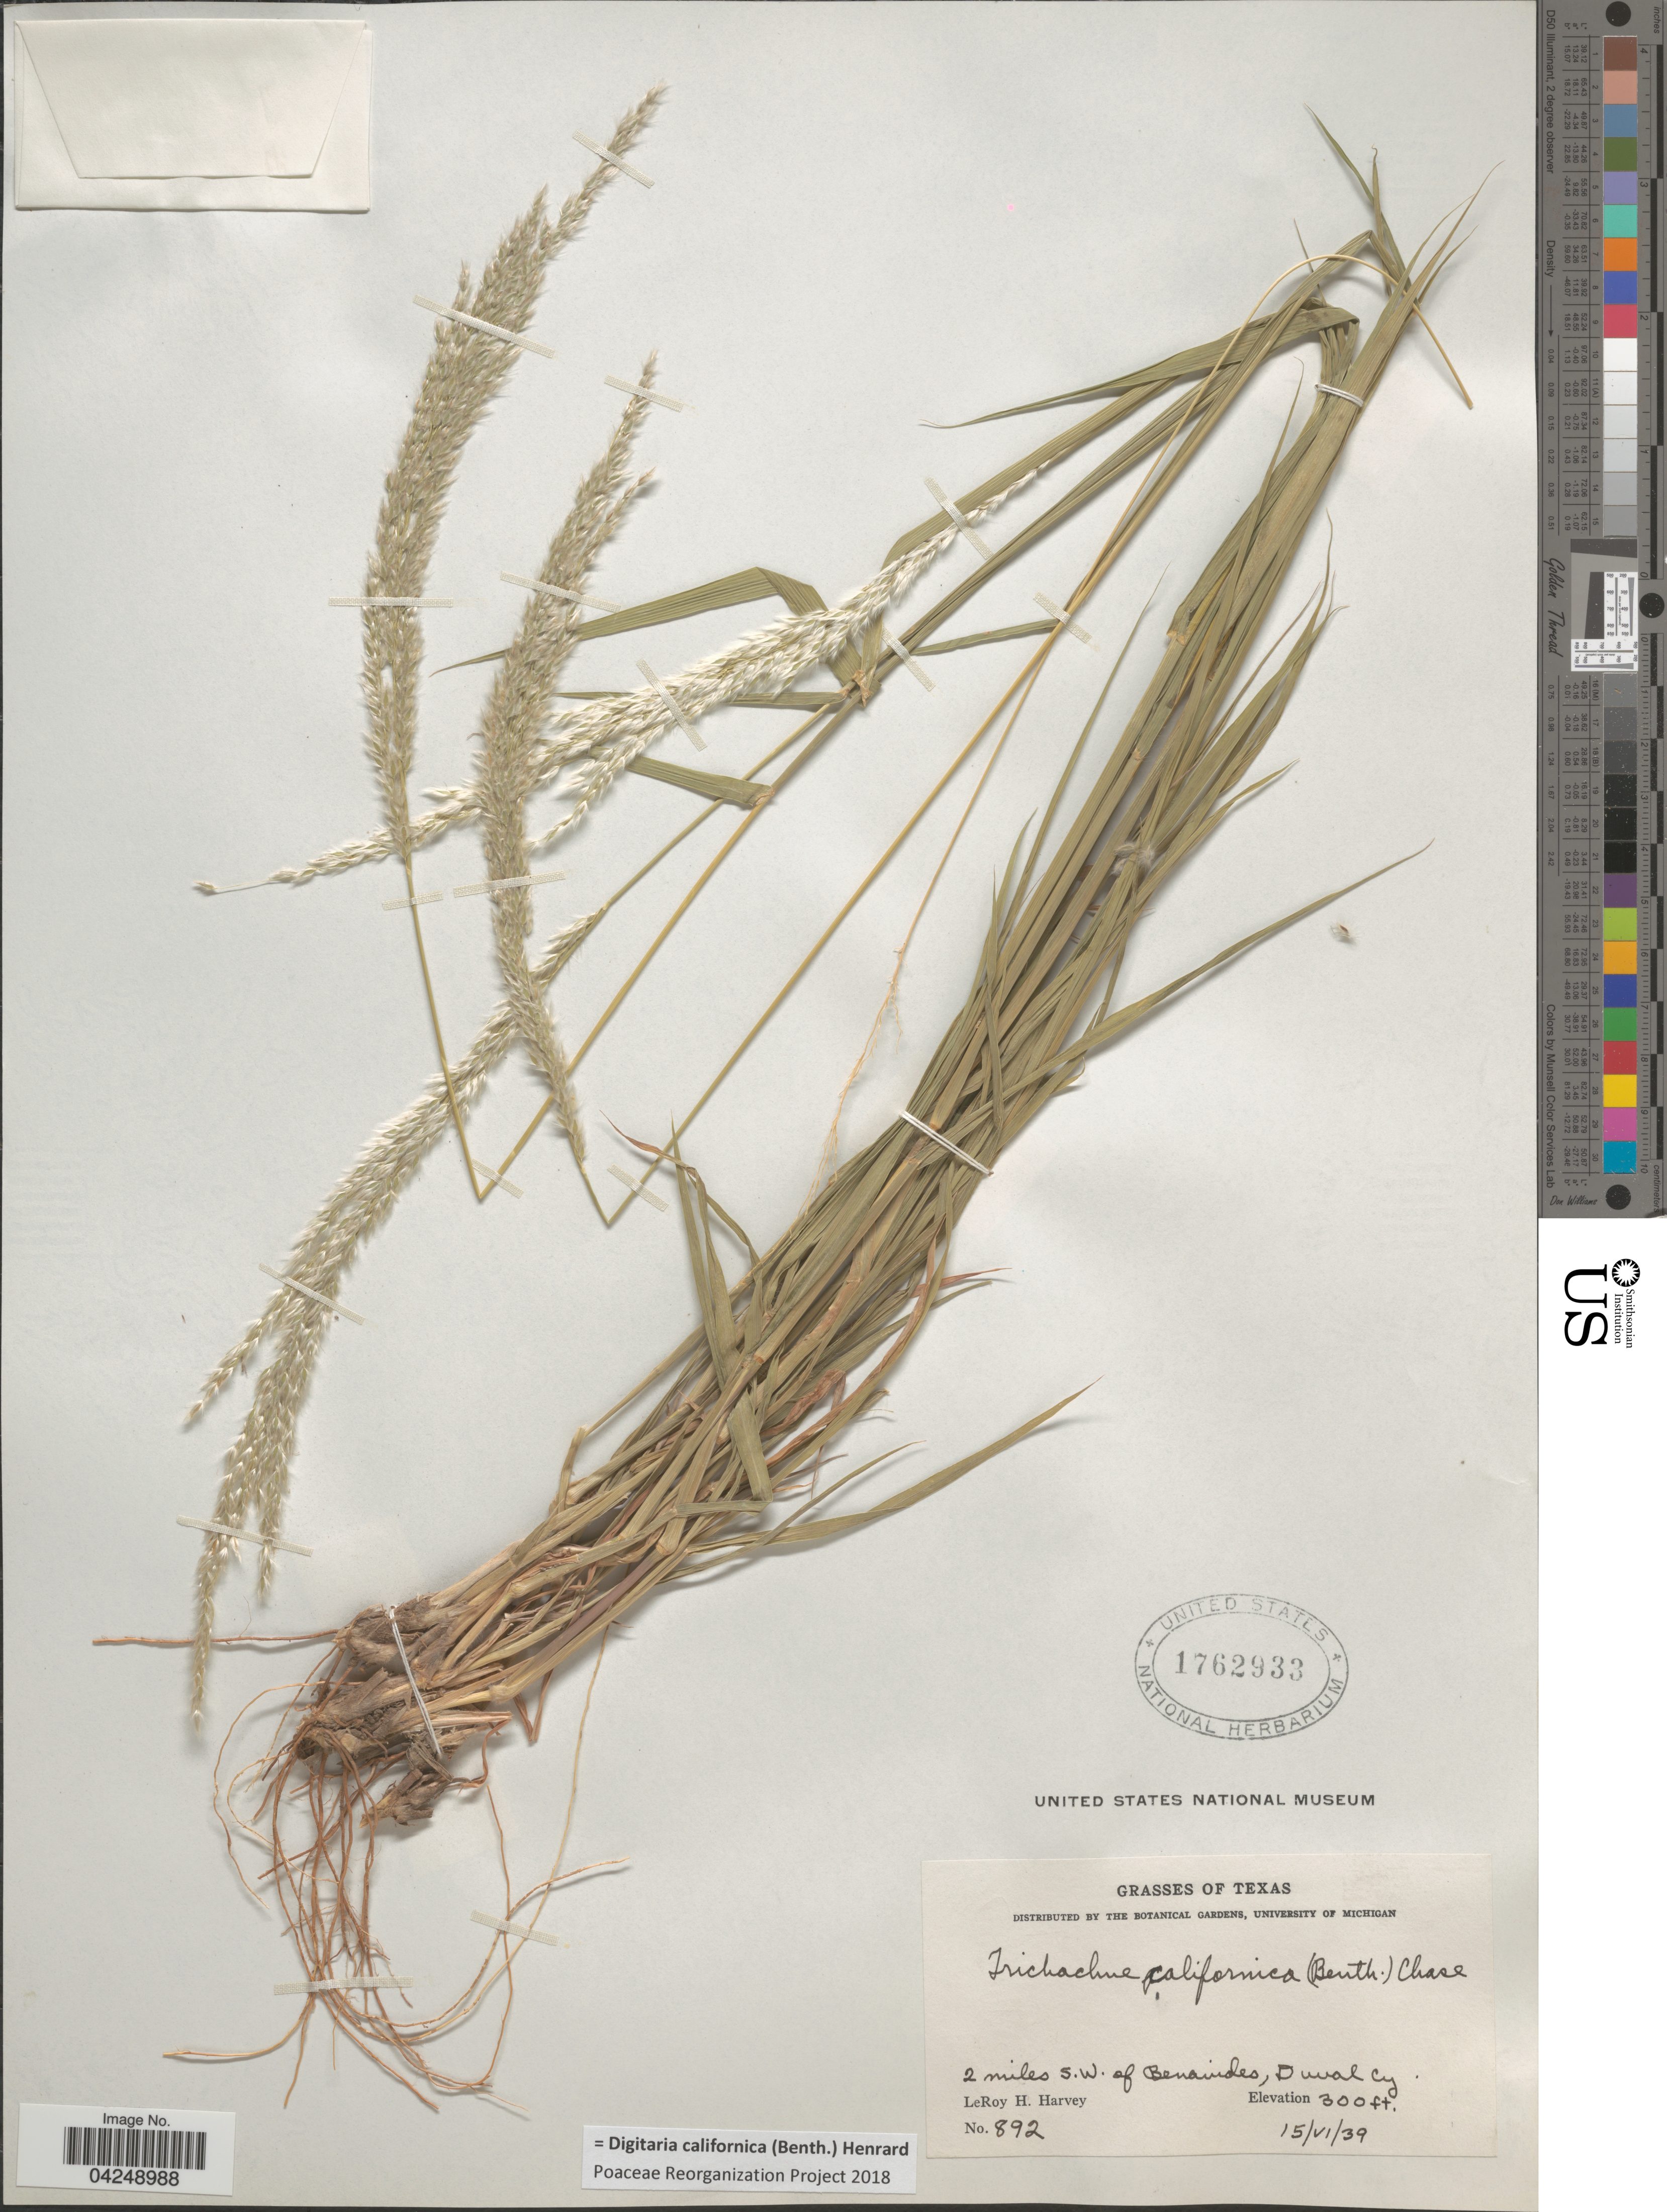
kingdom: Plantae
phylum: Tracheophyta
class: Liliopsida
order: Poales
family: Poaceae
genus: Digitaria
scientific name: Digitaria californica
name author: (Benth.) Henr.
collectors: L. H. Harvey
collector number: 892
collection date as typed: Transcribed d/m/y: 15/6/39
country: United States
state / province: Texas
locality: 2 miles S.W. of Benavides, Duval Cy.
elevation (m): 91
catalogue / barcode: US 1762933